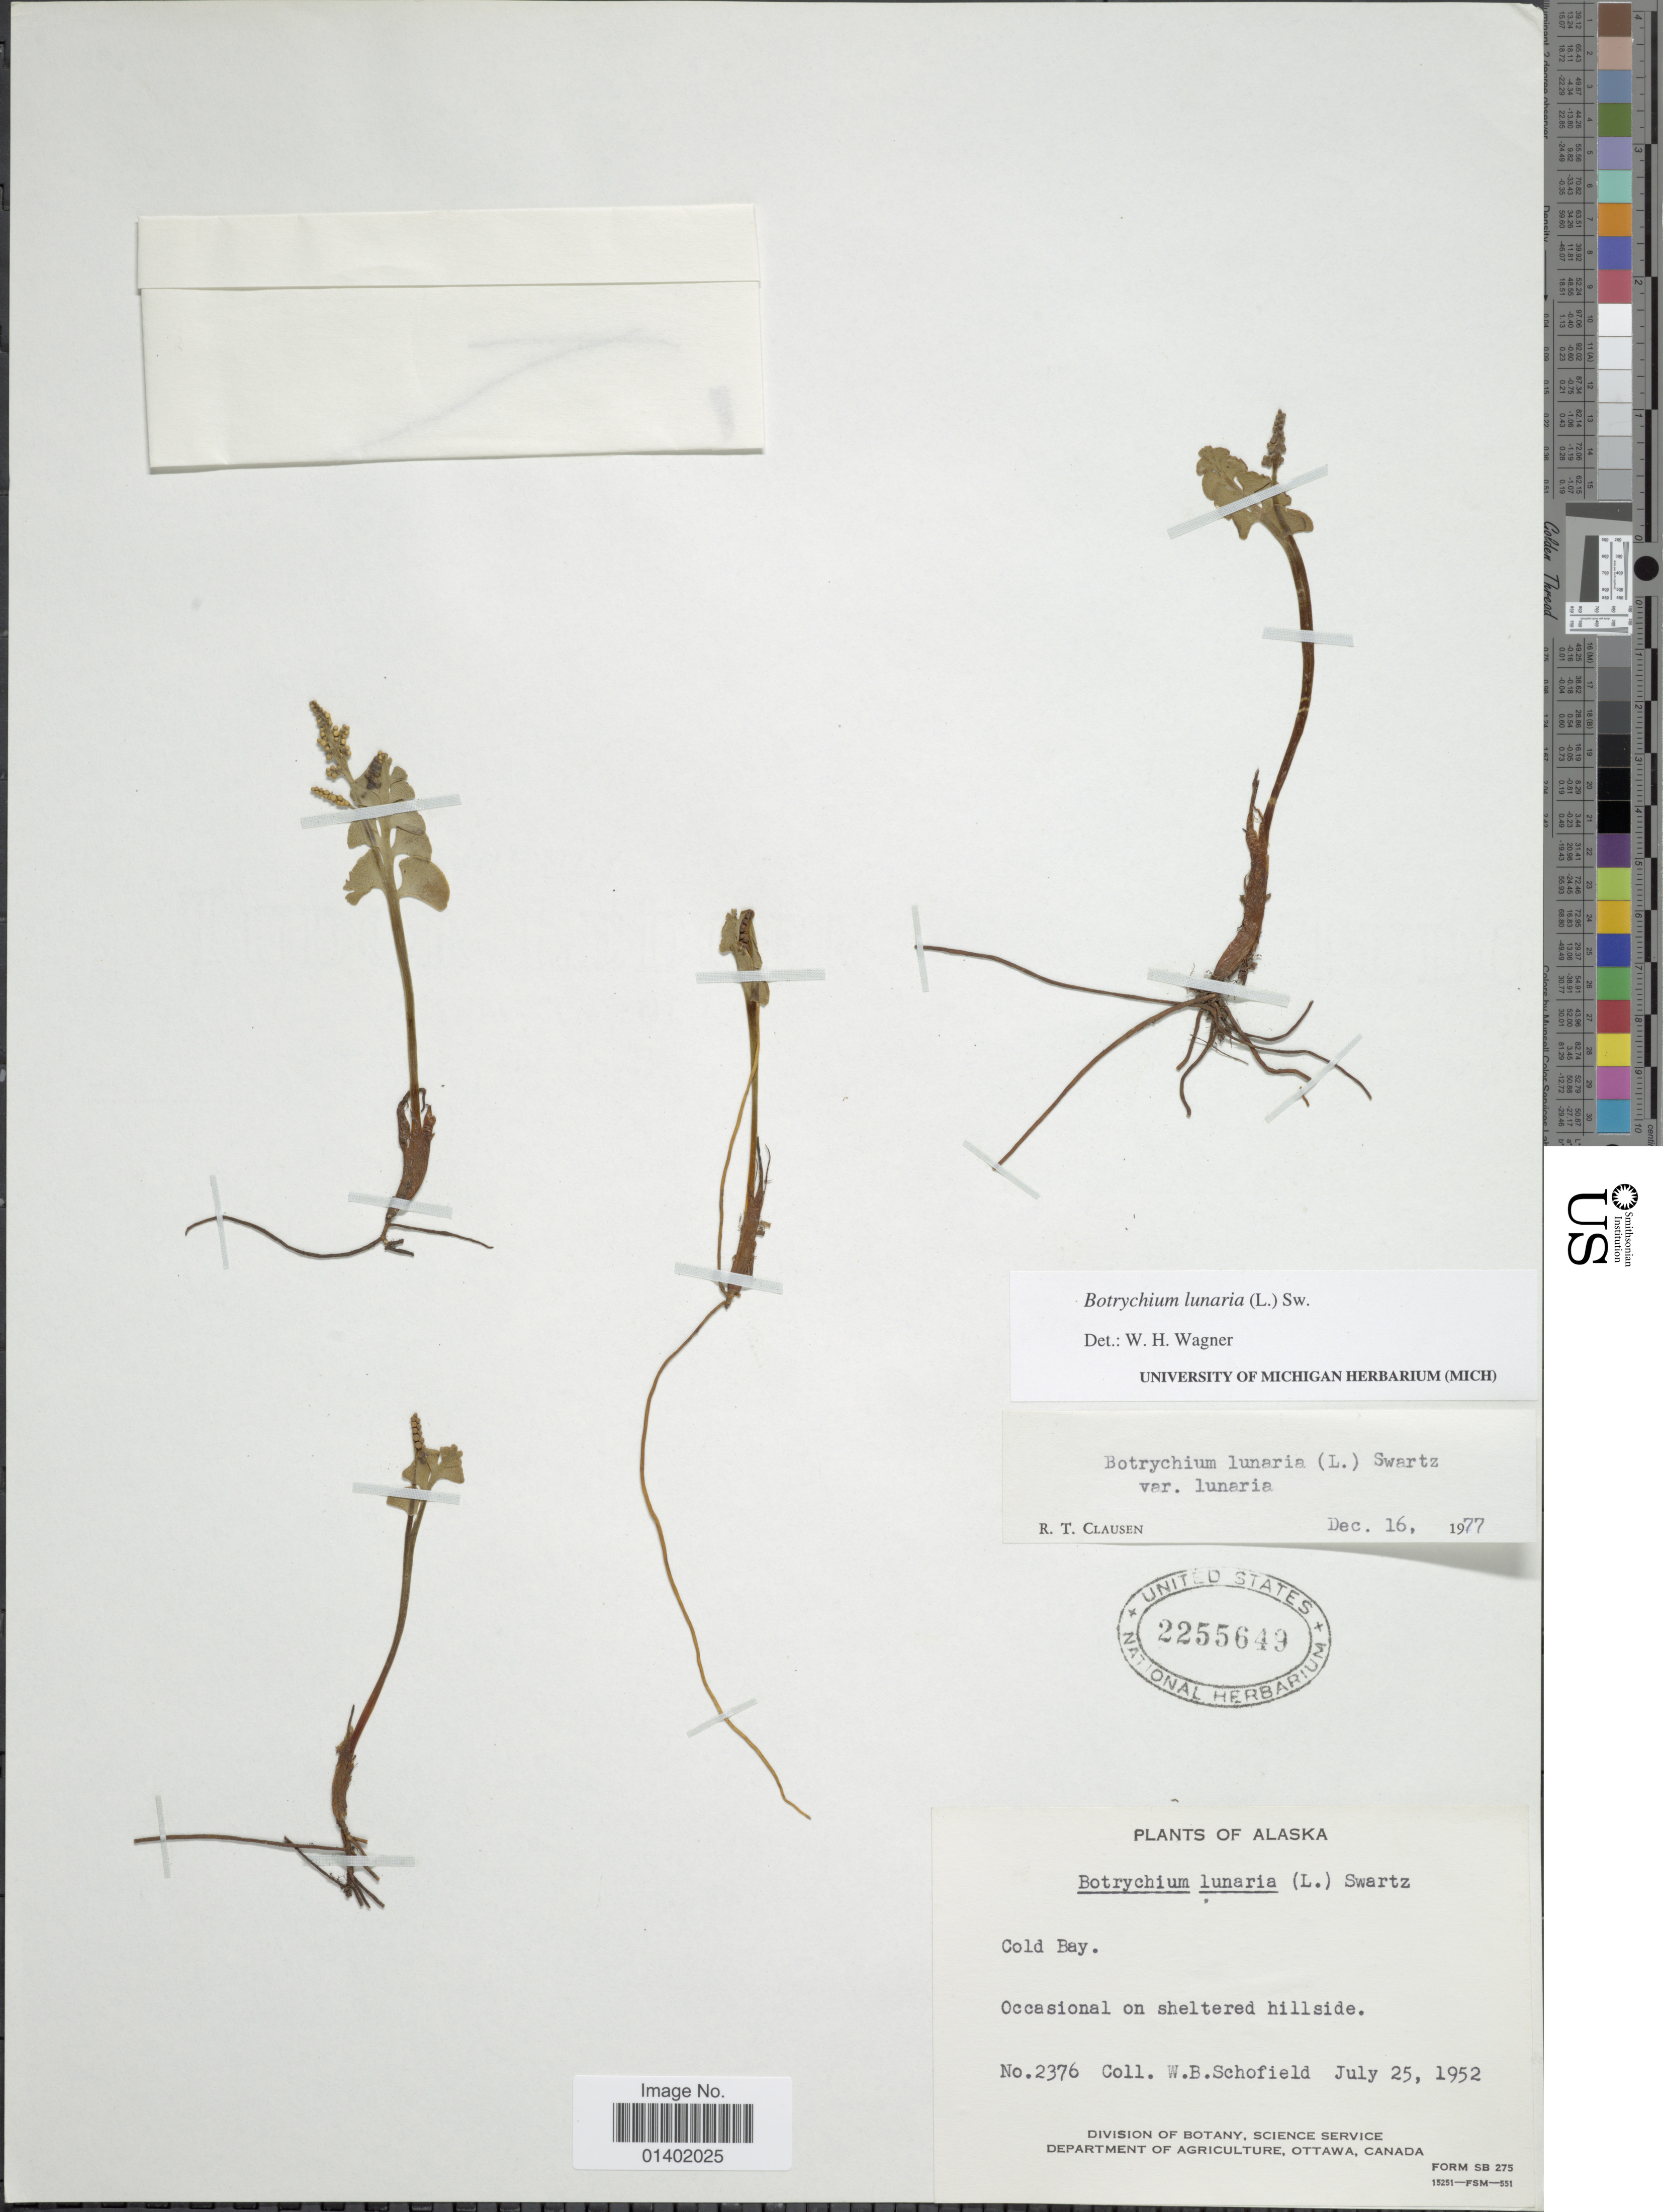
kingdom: Plantae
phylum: Tracheophyta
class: Polypodiopsida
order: Ophioglossales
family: Ophioglossaceae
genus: Botrychium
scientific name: Botrychium lunaria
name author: (L.) Sw.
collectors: W. Schofield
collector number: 2376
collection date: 1952-07-25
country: United States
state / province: Alaska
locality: Cold bay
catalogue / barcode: US 2255649